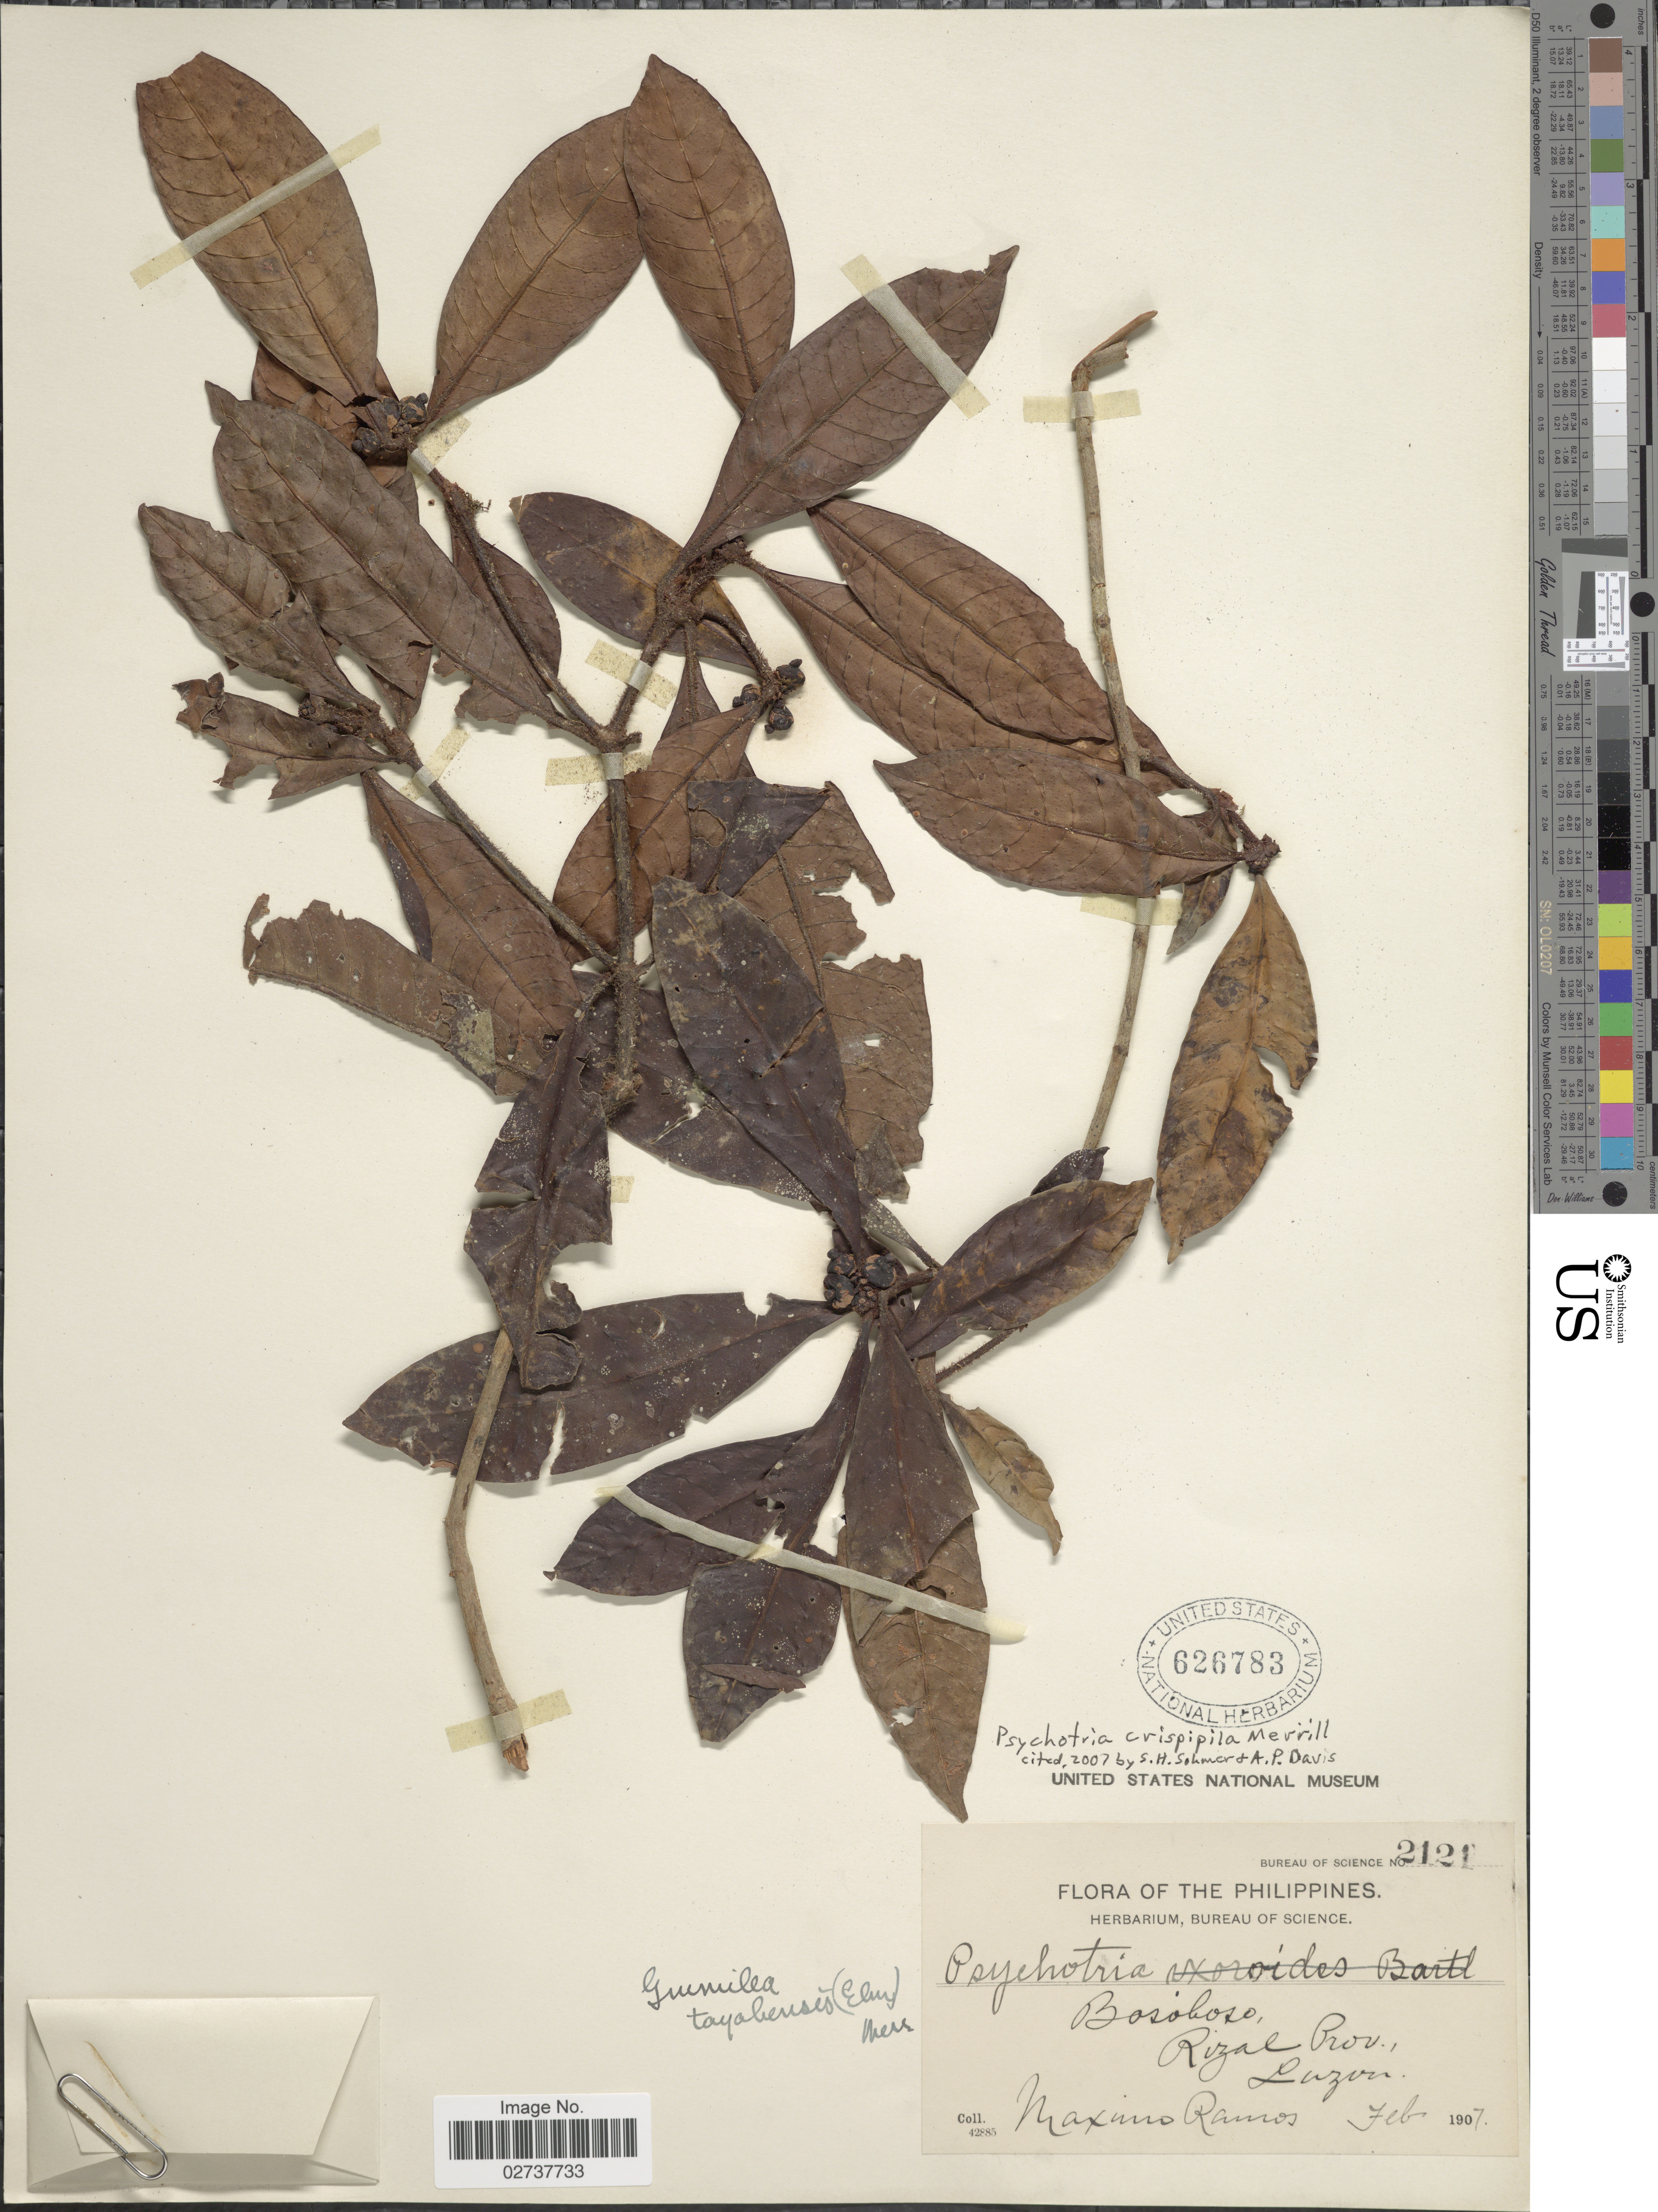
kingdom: Plantae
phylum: Tracheophyta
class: Magnoliopsida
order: Gentianales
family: Rubiaceae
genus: Psychotria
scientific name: Psychotria crispipila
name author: Merr.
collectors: M. Ramos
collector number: Bureau of Science 2121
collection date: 1907-02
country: Philippines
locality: Bosoboso, Rizal Prov. Luzon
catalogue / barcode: US 626783